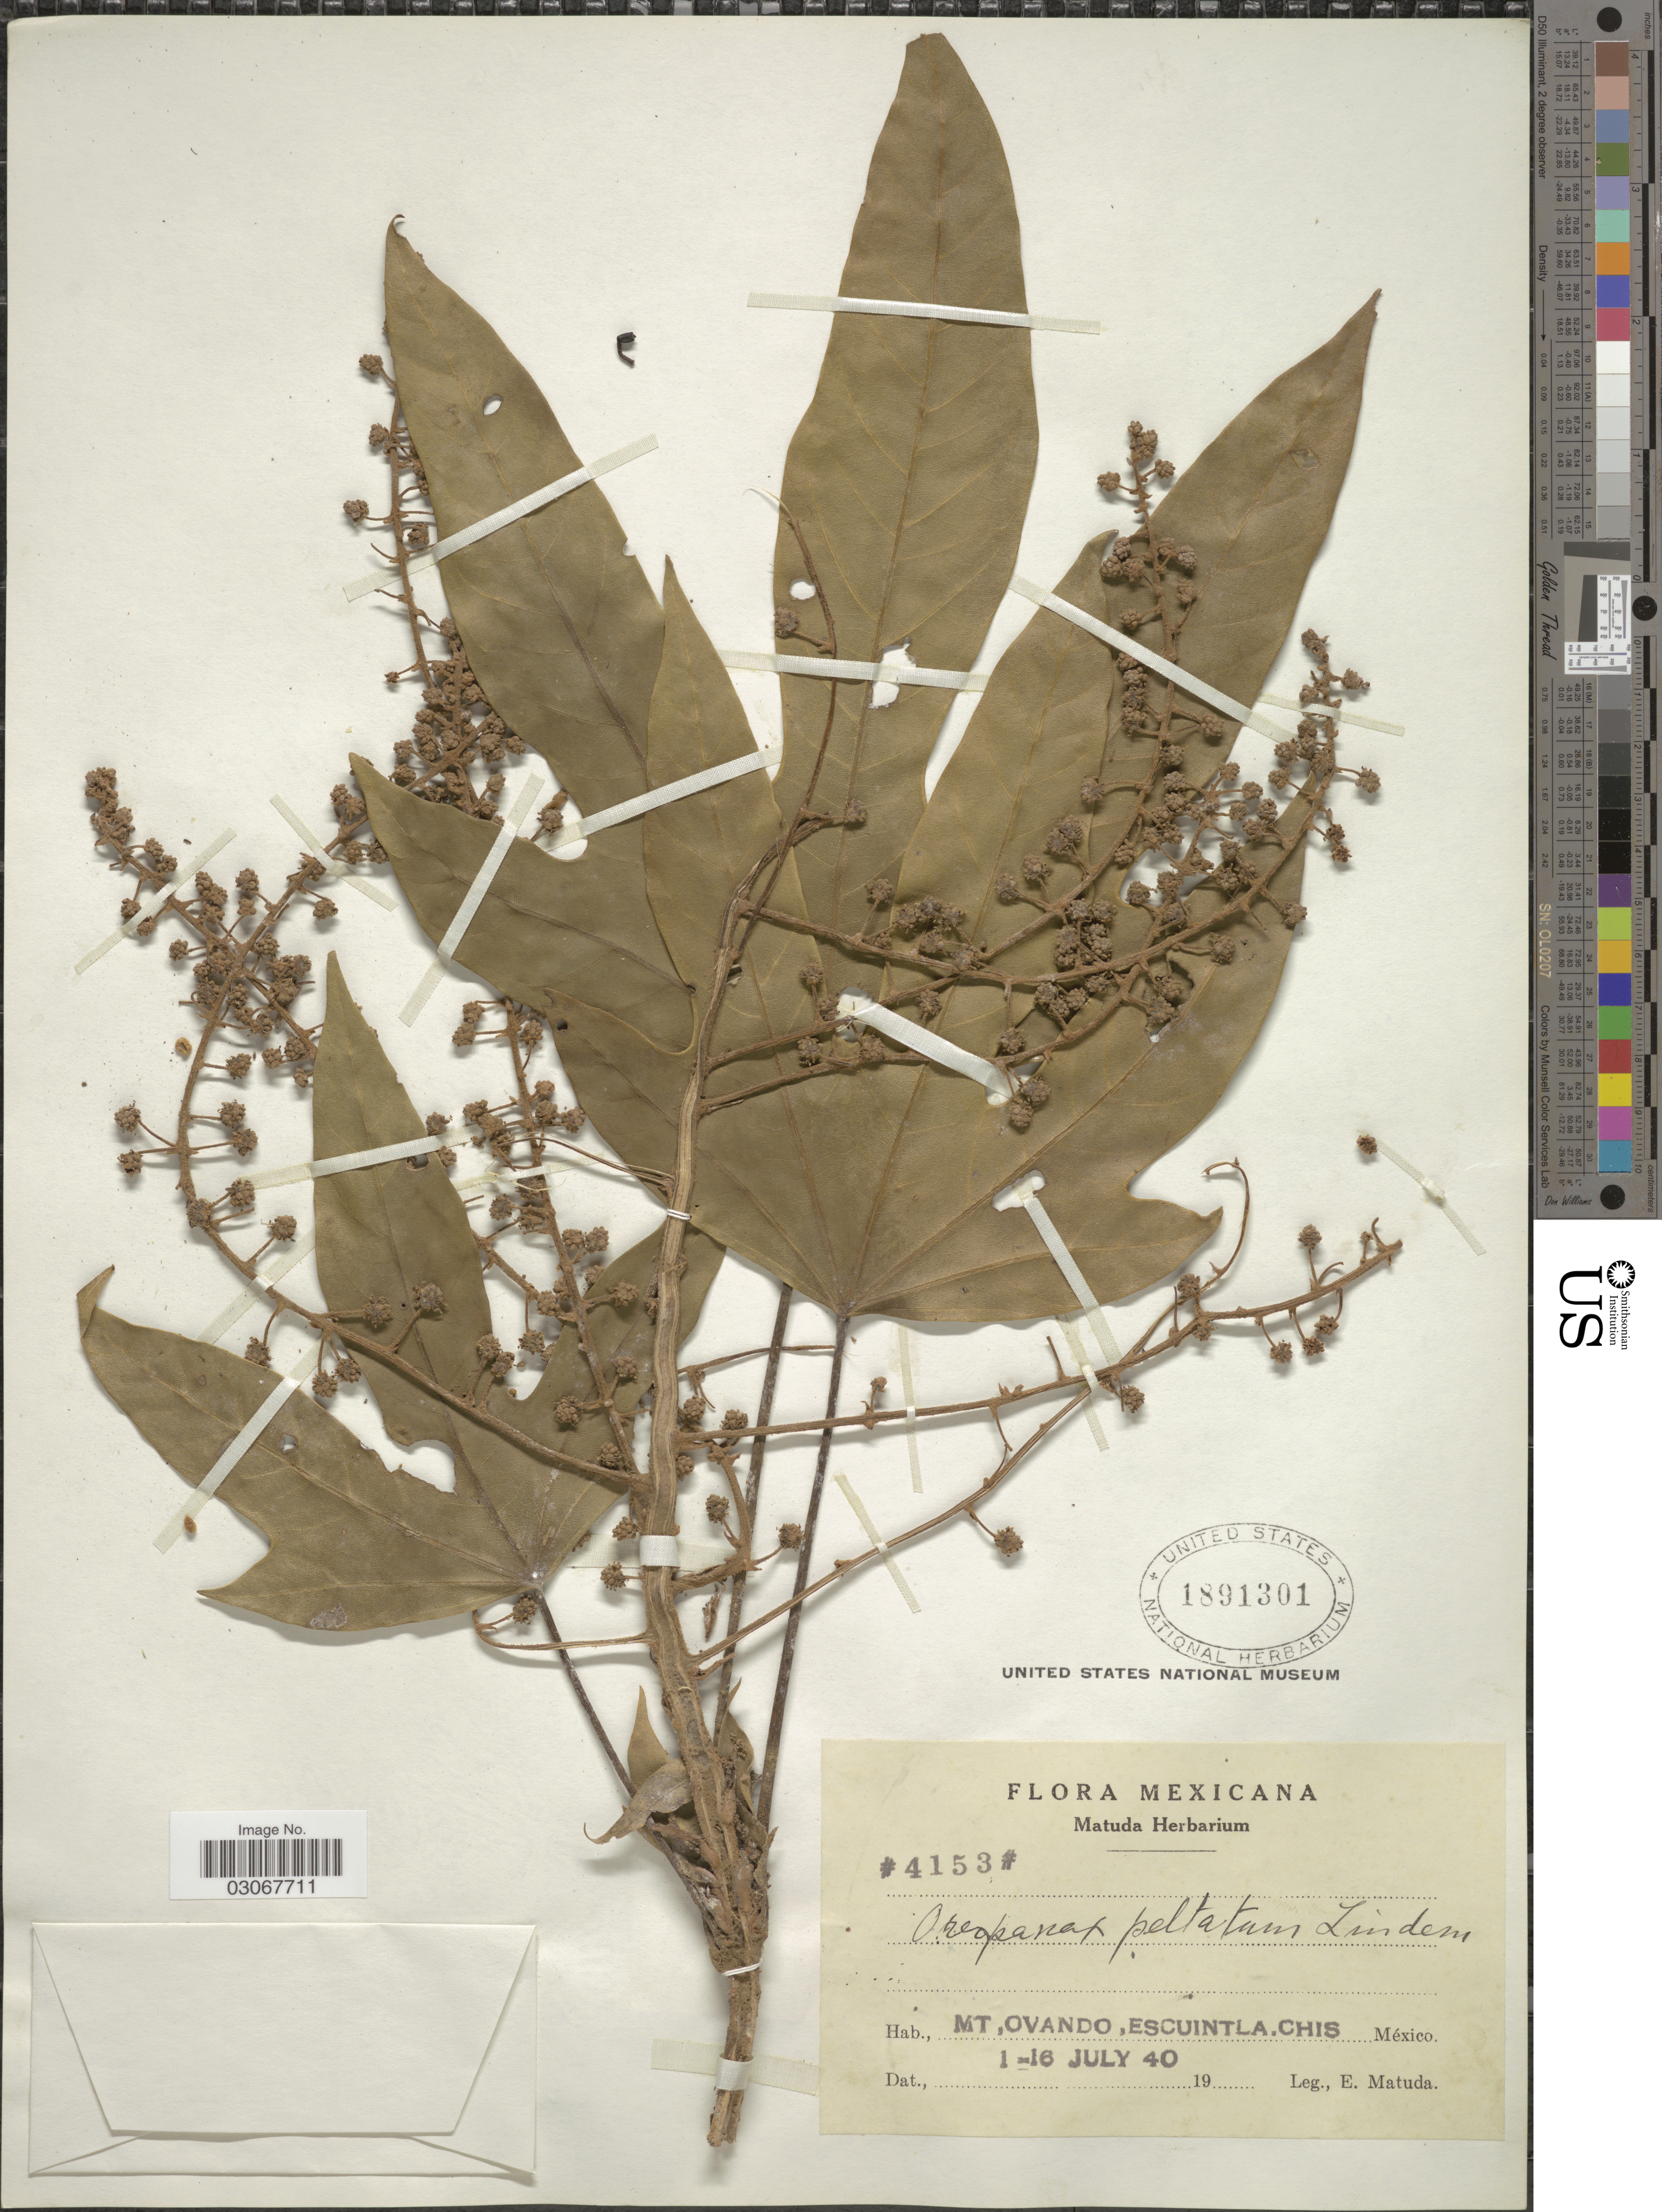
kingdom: Plantae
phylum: Tracheophyta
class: Magnoliopsida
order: Apiales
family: Araliaceae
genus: Oreopanax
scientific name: Oreopanax sp.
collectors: E. Matuda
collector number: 4153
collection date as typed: Transcribed d/m/y: 1/7/40 to 16/7/40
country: Mexico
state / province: Chiapas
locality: Mt. Ovando, Escuintla, Chis.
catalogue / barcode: US 1891301